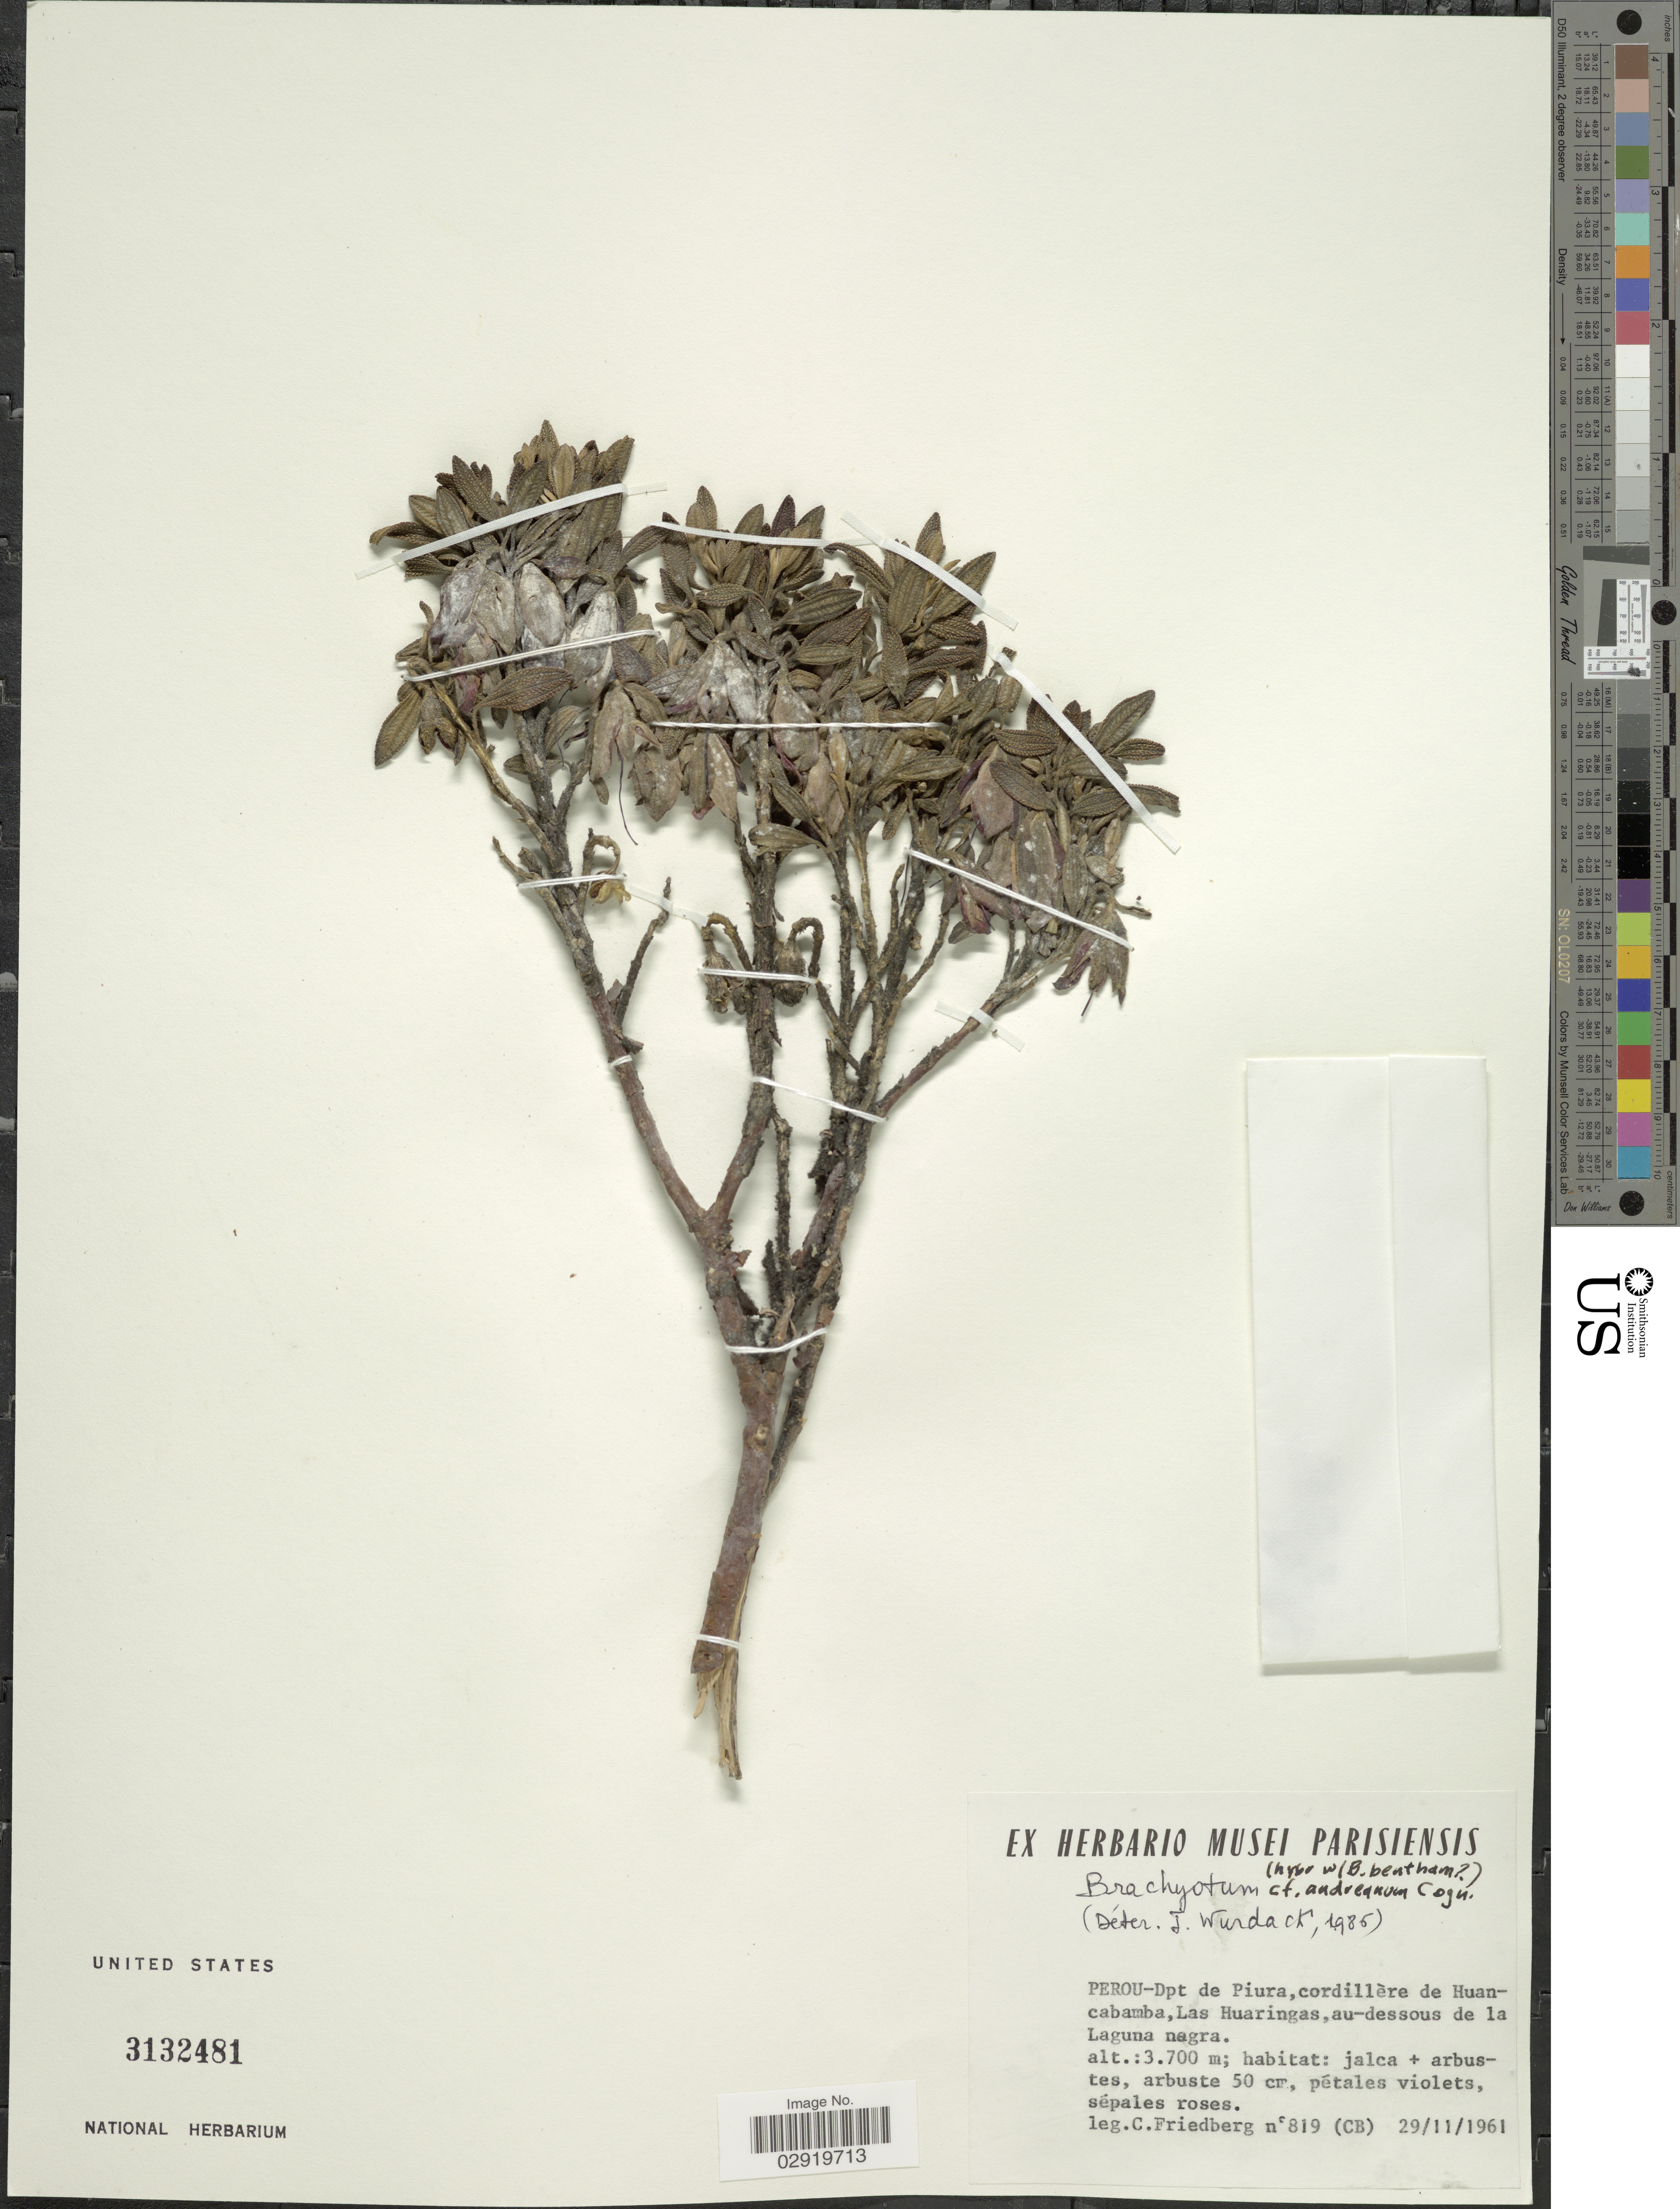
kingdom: Plantae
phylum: Tracheophyta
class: Magnoliopsida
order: Myrtales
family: Melastomataceae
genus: Brachyotum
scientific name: Brachyotum andreanum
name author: Cogn.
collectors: C. Friedberg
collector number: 819 (CB)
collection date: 1961-11-29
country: Peru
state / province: Piura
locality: Dpt de Piura, cordillère de Huancabamba, Las Huaringas, au-dessous de la Laguna negra.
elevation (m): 3700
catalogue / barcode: US 3132481